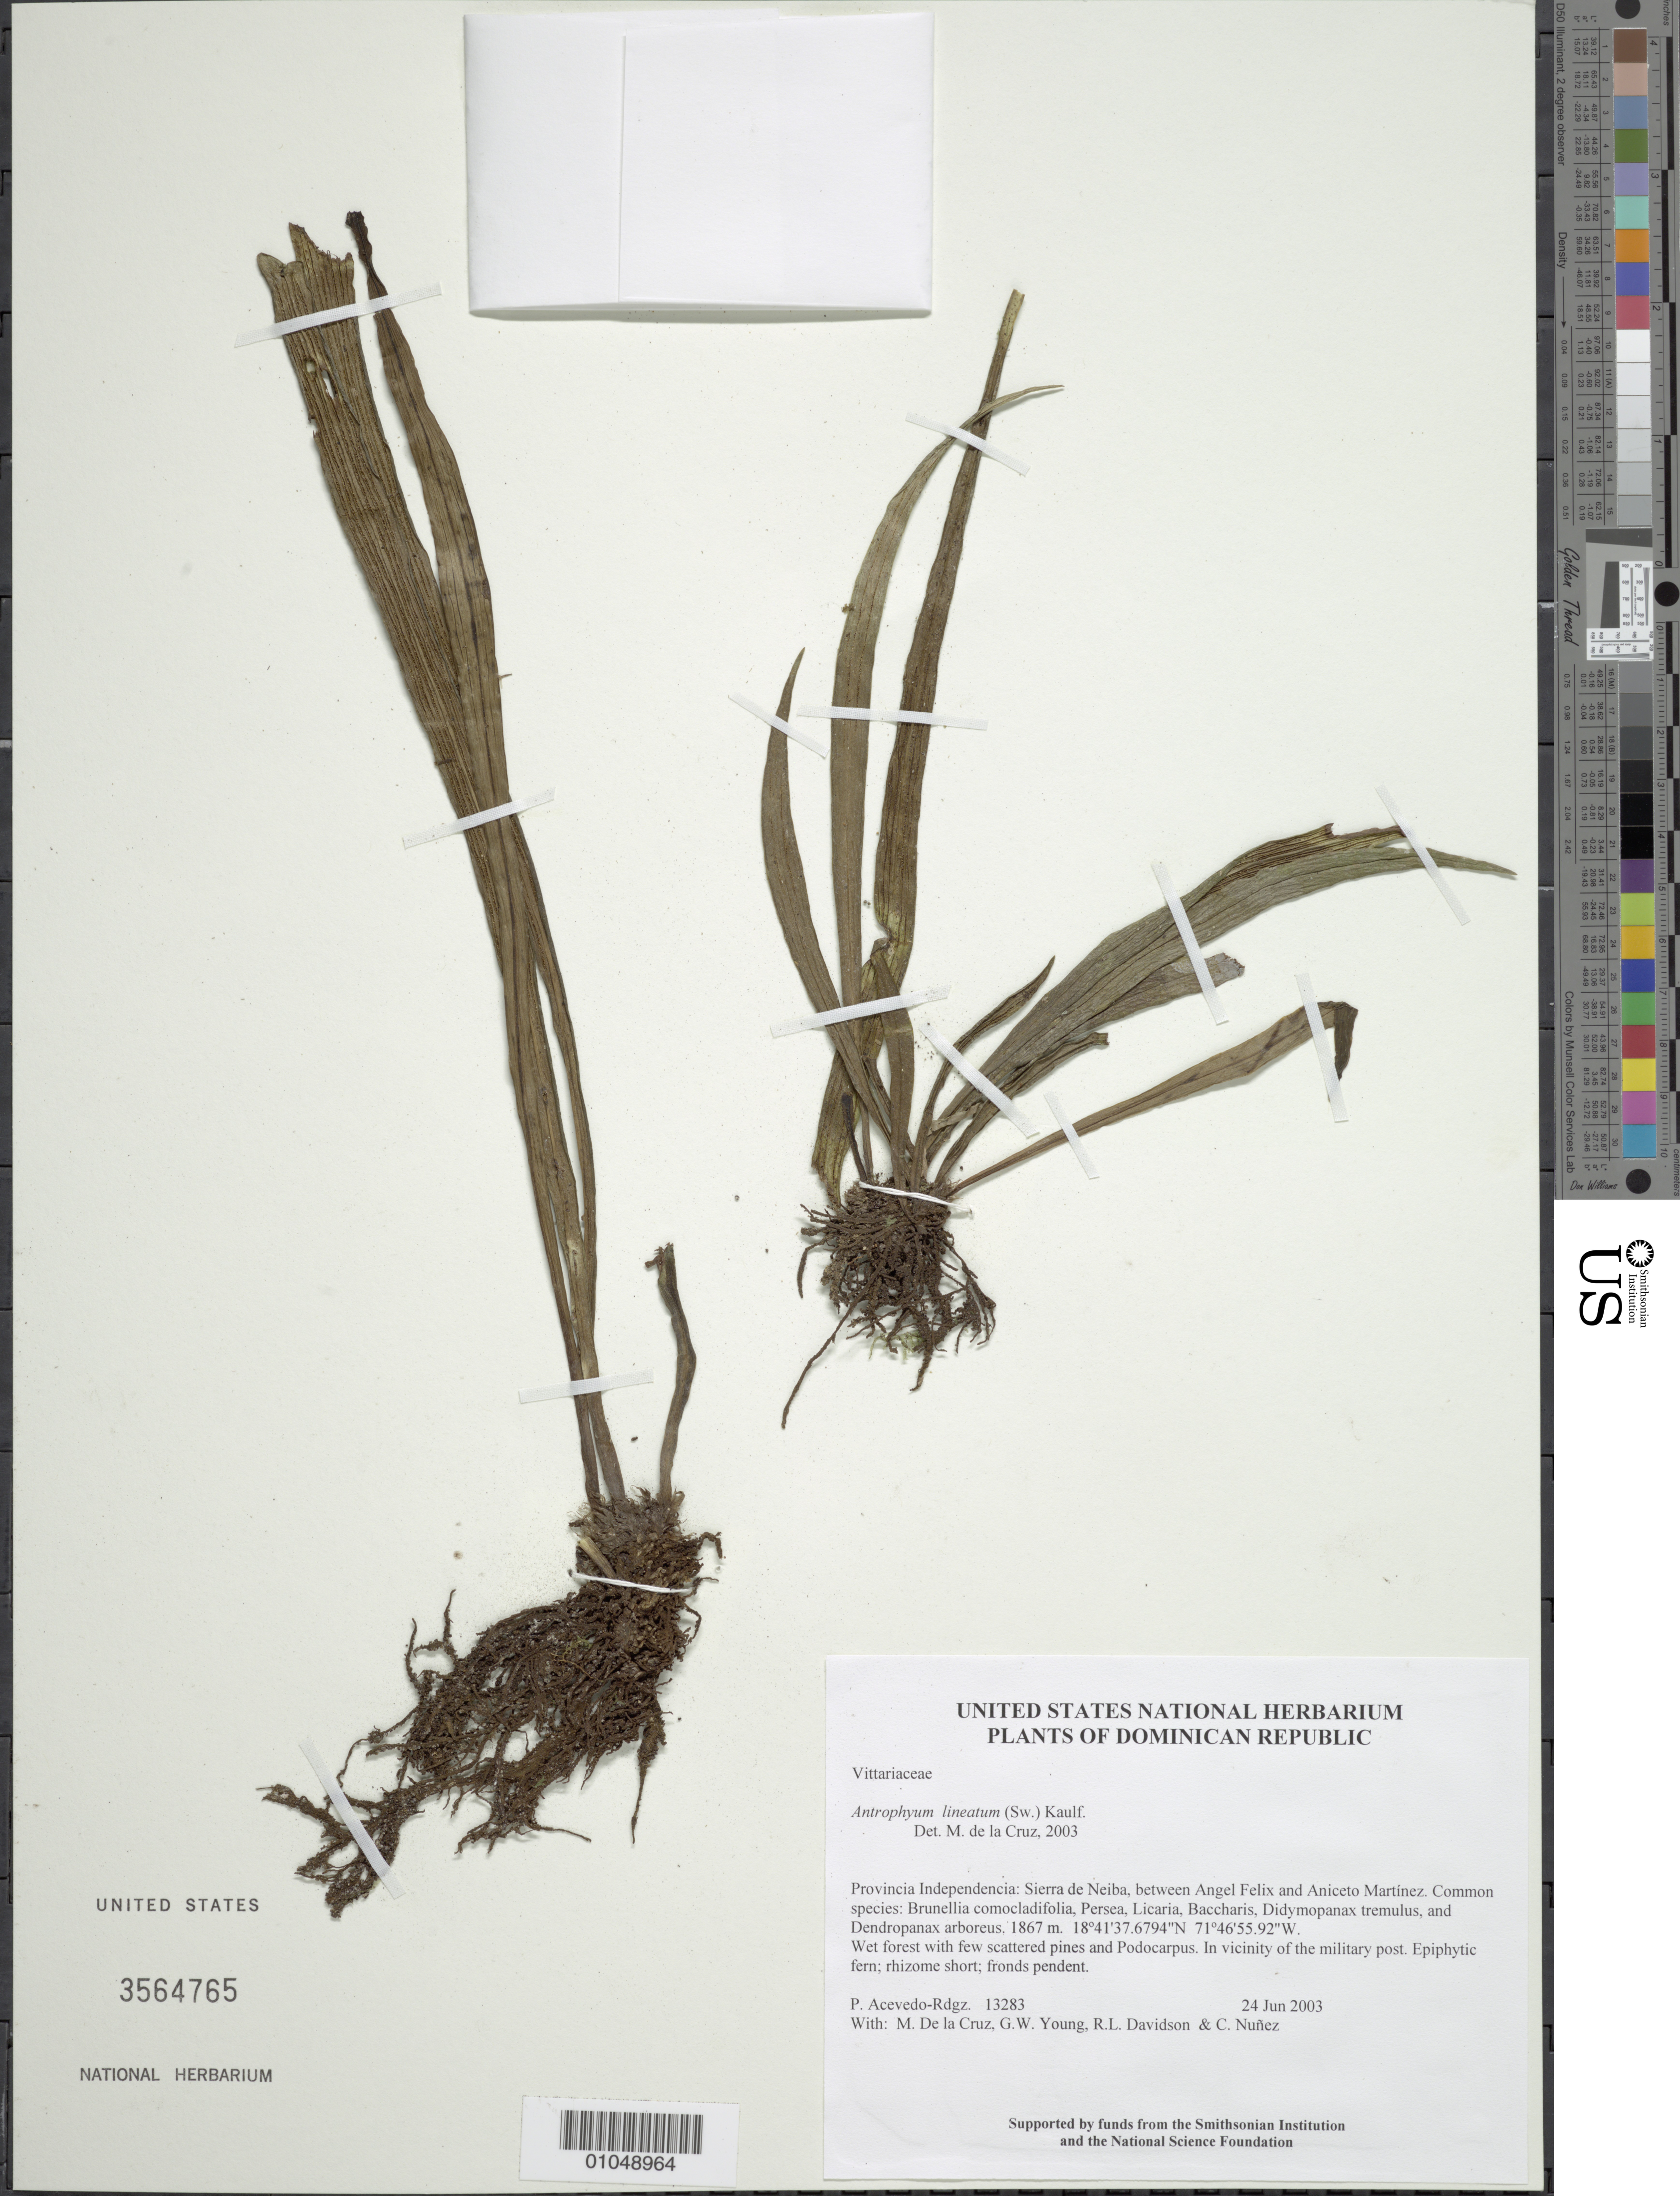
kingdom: Plantae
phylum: Tracheophyta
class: Polypodiopsida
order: Polypodiales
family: Pteridaceae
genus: Polytaenium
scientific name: Polytaenium lineatum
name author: (Sw.) J. Sm.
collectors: P. Acevedo-Rodr., M. de la Cruz, J. Rawlins, G. Young, R. Davidson & C. Nunez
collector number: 13283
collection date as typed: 24 Jun 2003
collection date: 2003-06-24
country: Dominican Republic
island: Hispaniola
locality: Provincia Independencia: Sierra de Neiba, between Angel Felix and Aniceto Martínez. Common species: Brunellia comocladifolia, Persea, Licaria, Baccharis, Didymopanax tremulus, and Dendropanax arboreus.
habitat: Wet forest with few scattered pines and Podocarpus. In vicinity of the military post.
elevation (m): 1867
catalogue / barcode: US 3564765